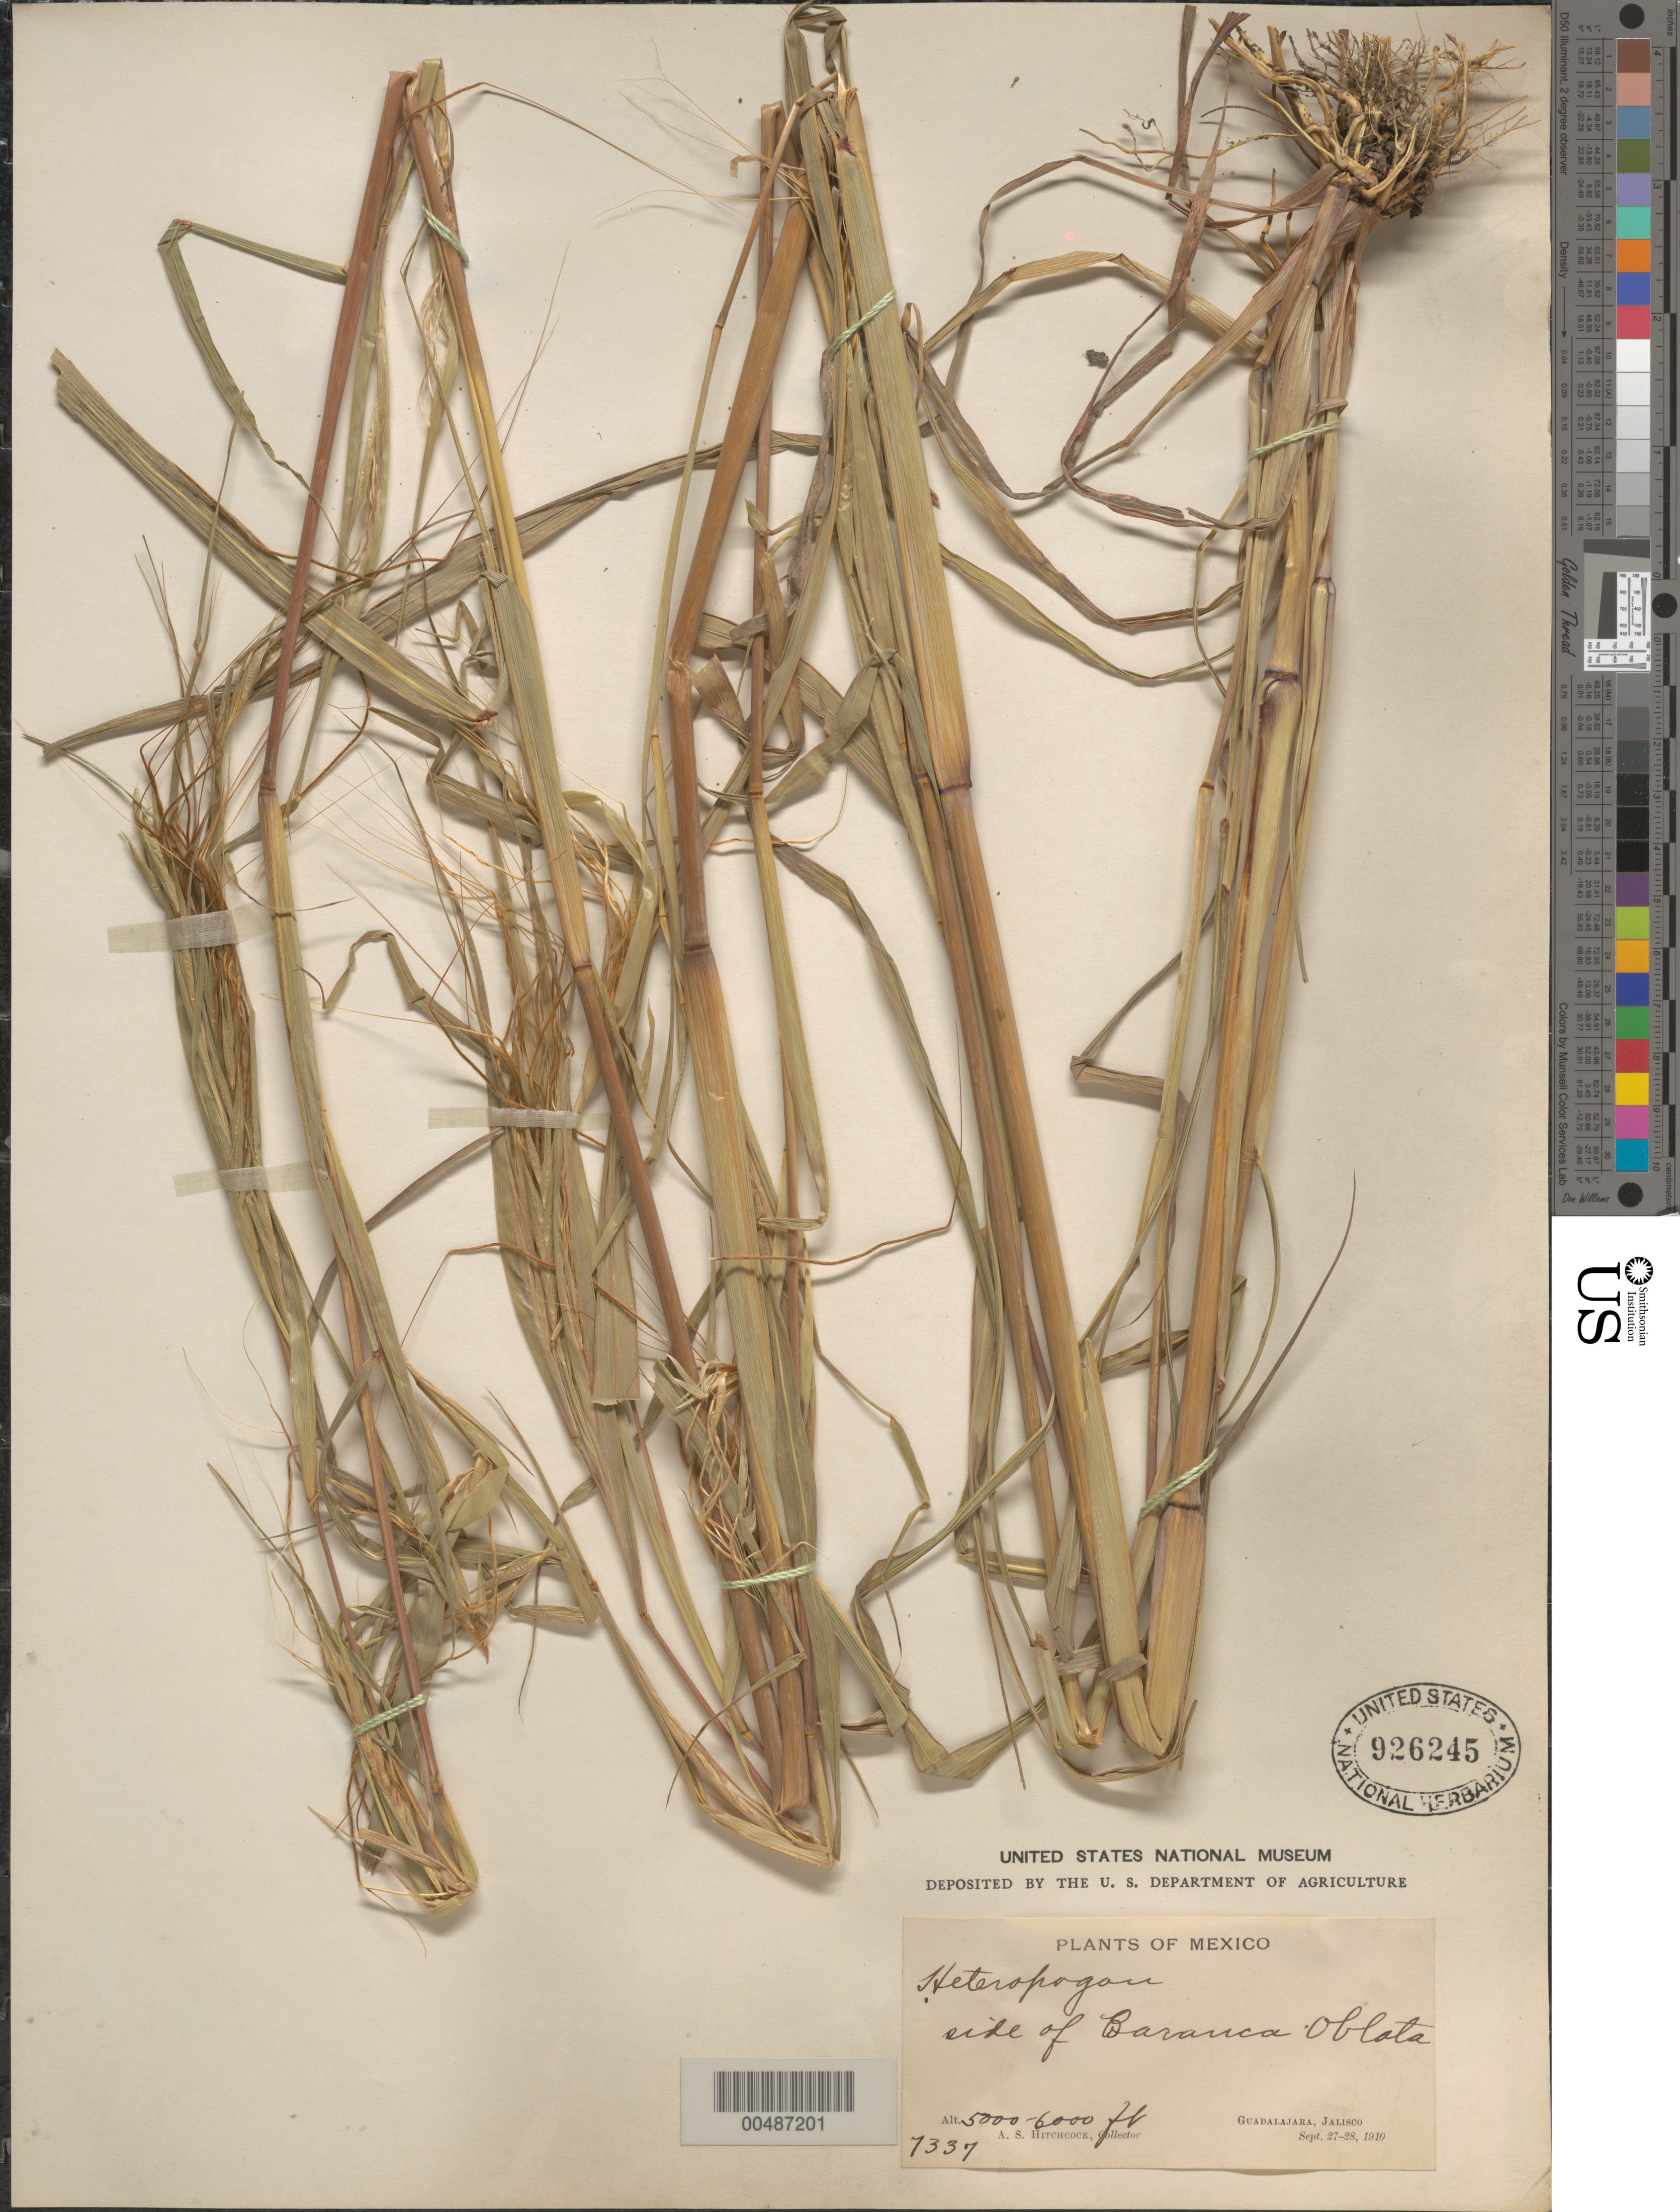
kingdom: Plantae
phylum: Tracheophyta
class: Liliopsida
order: Poales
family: Poaceae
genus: Heteropogon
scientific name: Heteropogon melanocarpus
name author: (Elliott) Benth.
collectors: A. S. Hitchcock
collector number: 7337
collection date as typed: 27 Sep 1910 to 28 Sep 1910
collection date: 1910-09-27/1910-09-28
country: Mexico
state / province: Jalisco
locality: Guadalajara, side of Baranca Oblato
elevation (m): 1524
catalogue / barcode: US 926245